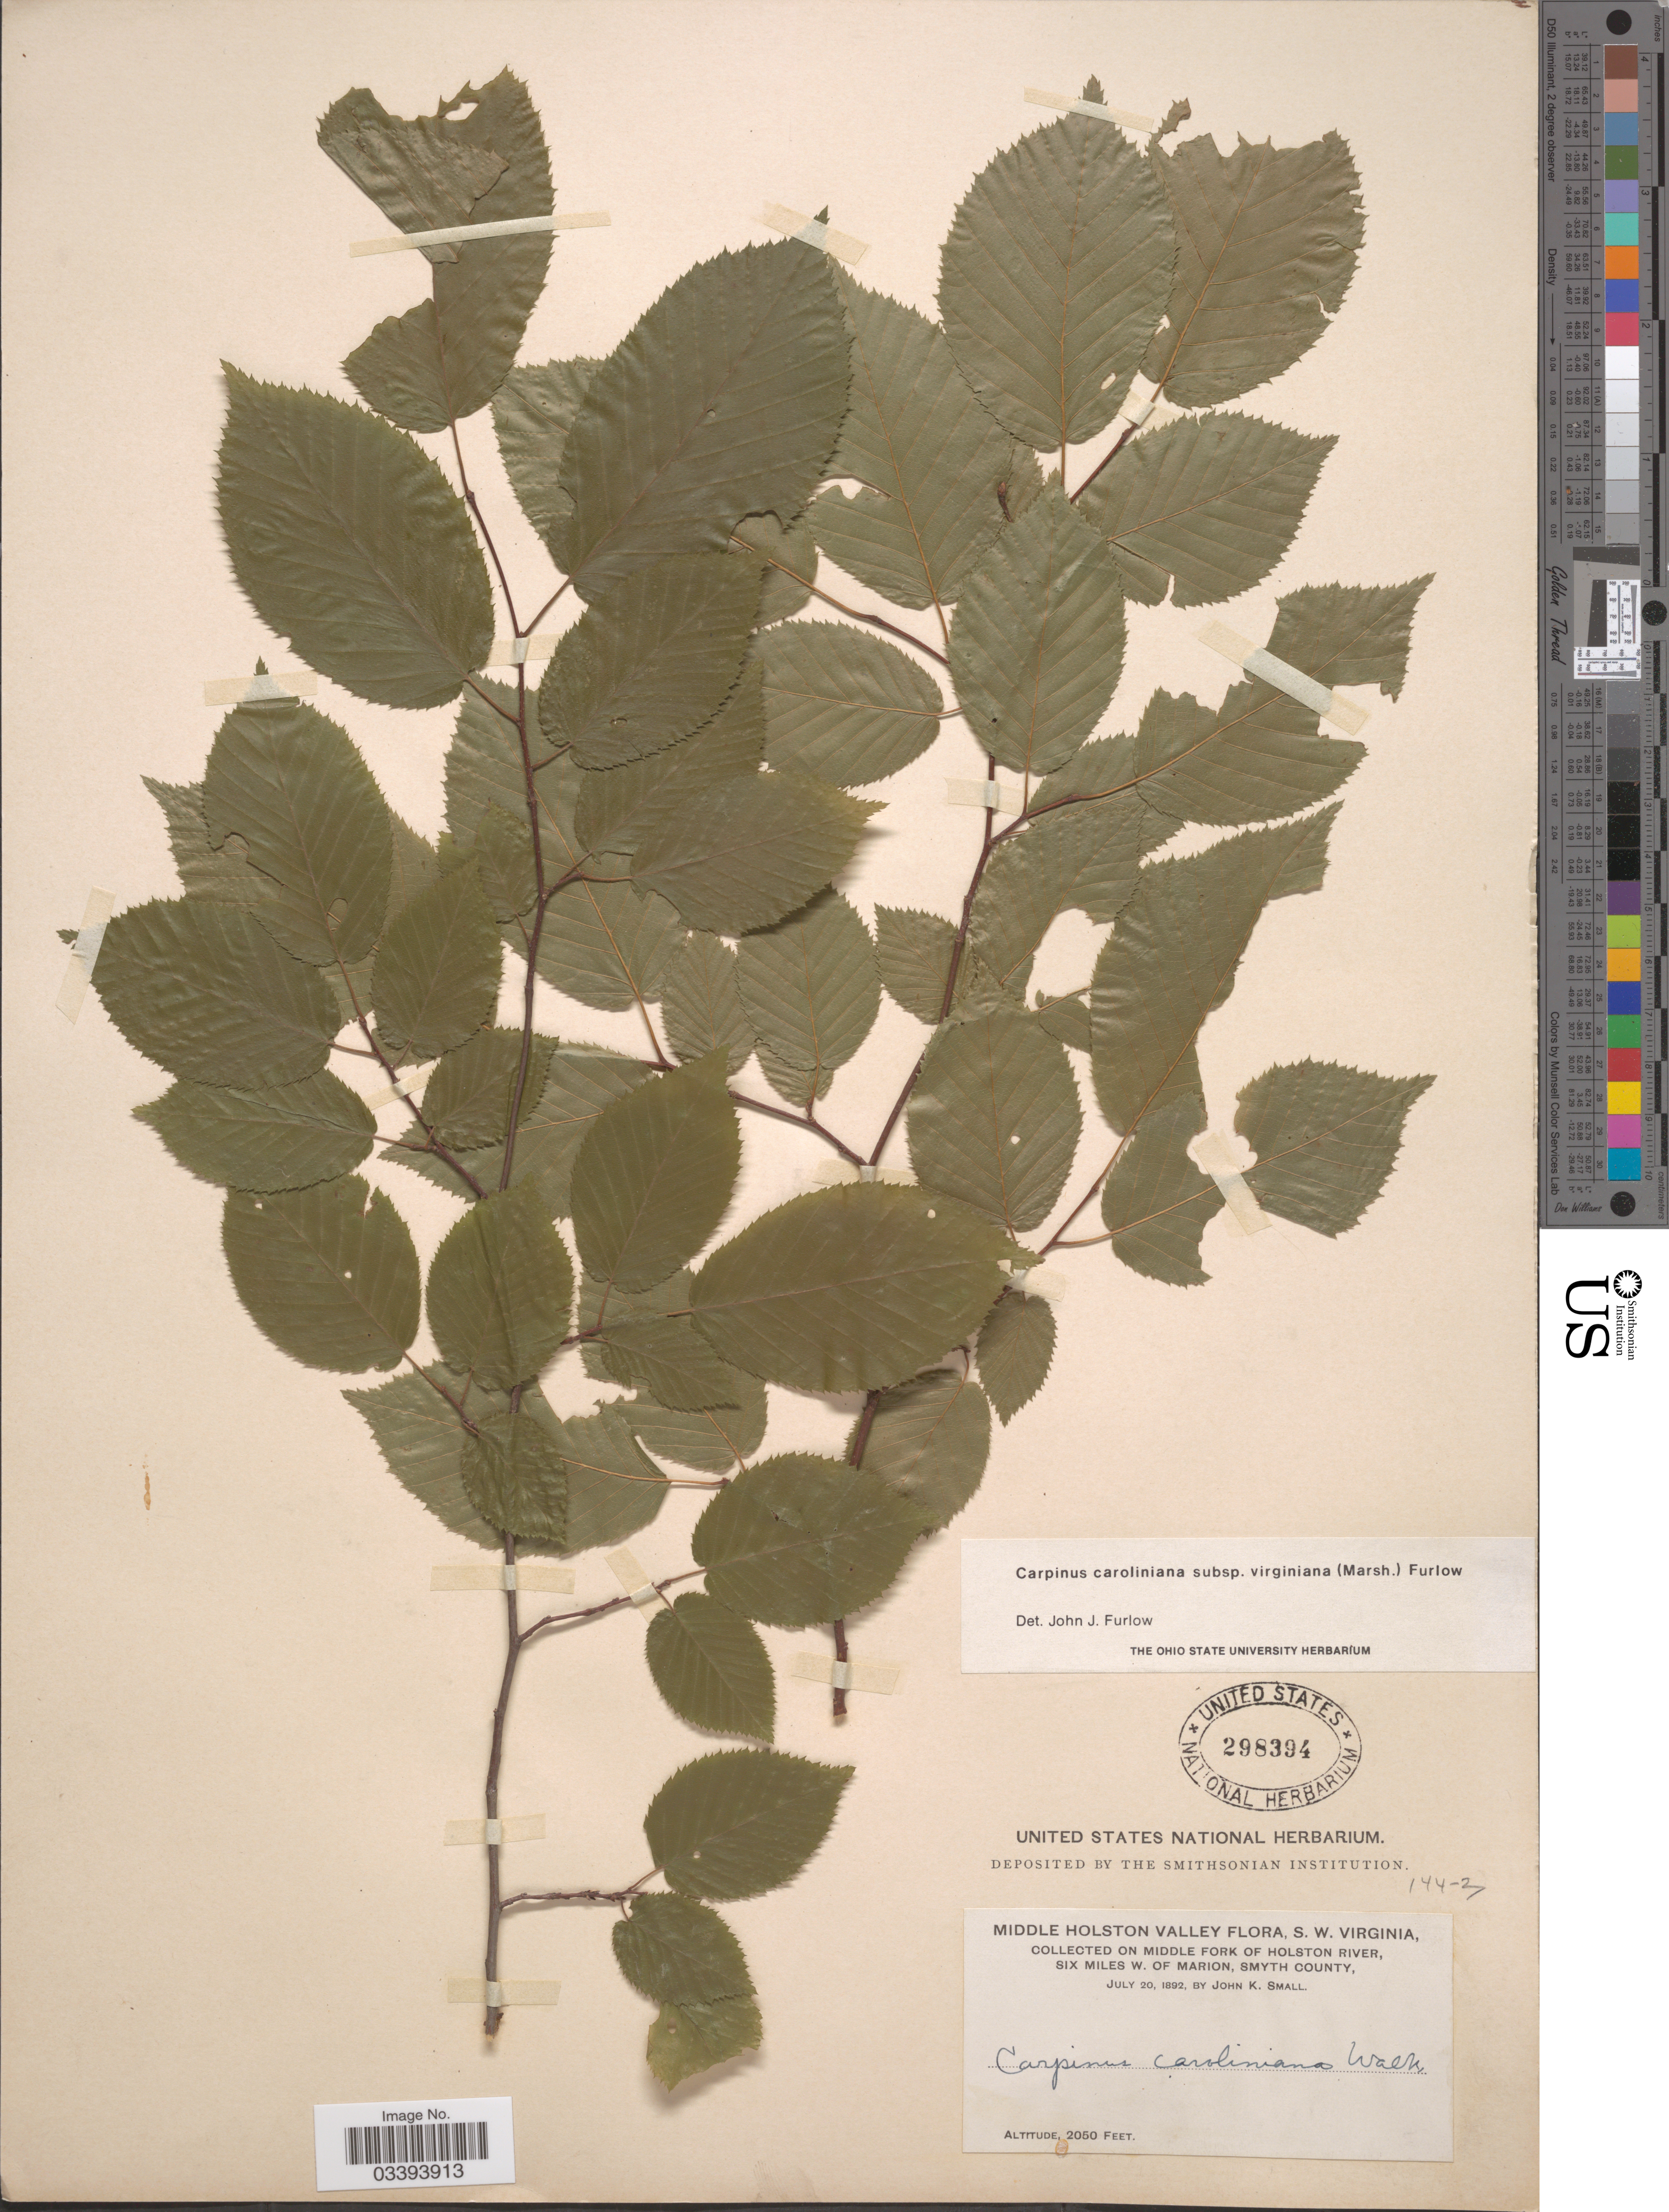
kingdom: Plantae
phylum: Tracheophyta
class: Magnoliopsida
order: Fagales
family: Betulaceae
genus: Carpinus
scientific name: Carpinus caroliniana subsp. virginiana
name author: (Marshall) Furlow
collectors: J. K. Small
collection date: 1892-07-20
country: United States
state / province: Virginia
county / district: Smyth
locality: Middle Holston Valley. S. W. Virginia. On Middle Fork of Holston River, six miles W. of Marion, Smyth County.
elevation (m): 625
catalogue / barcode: US 298394